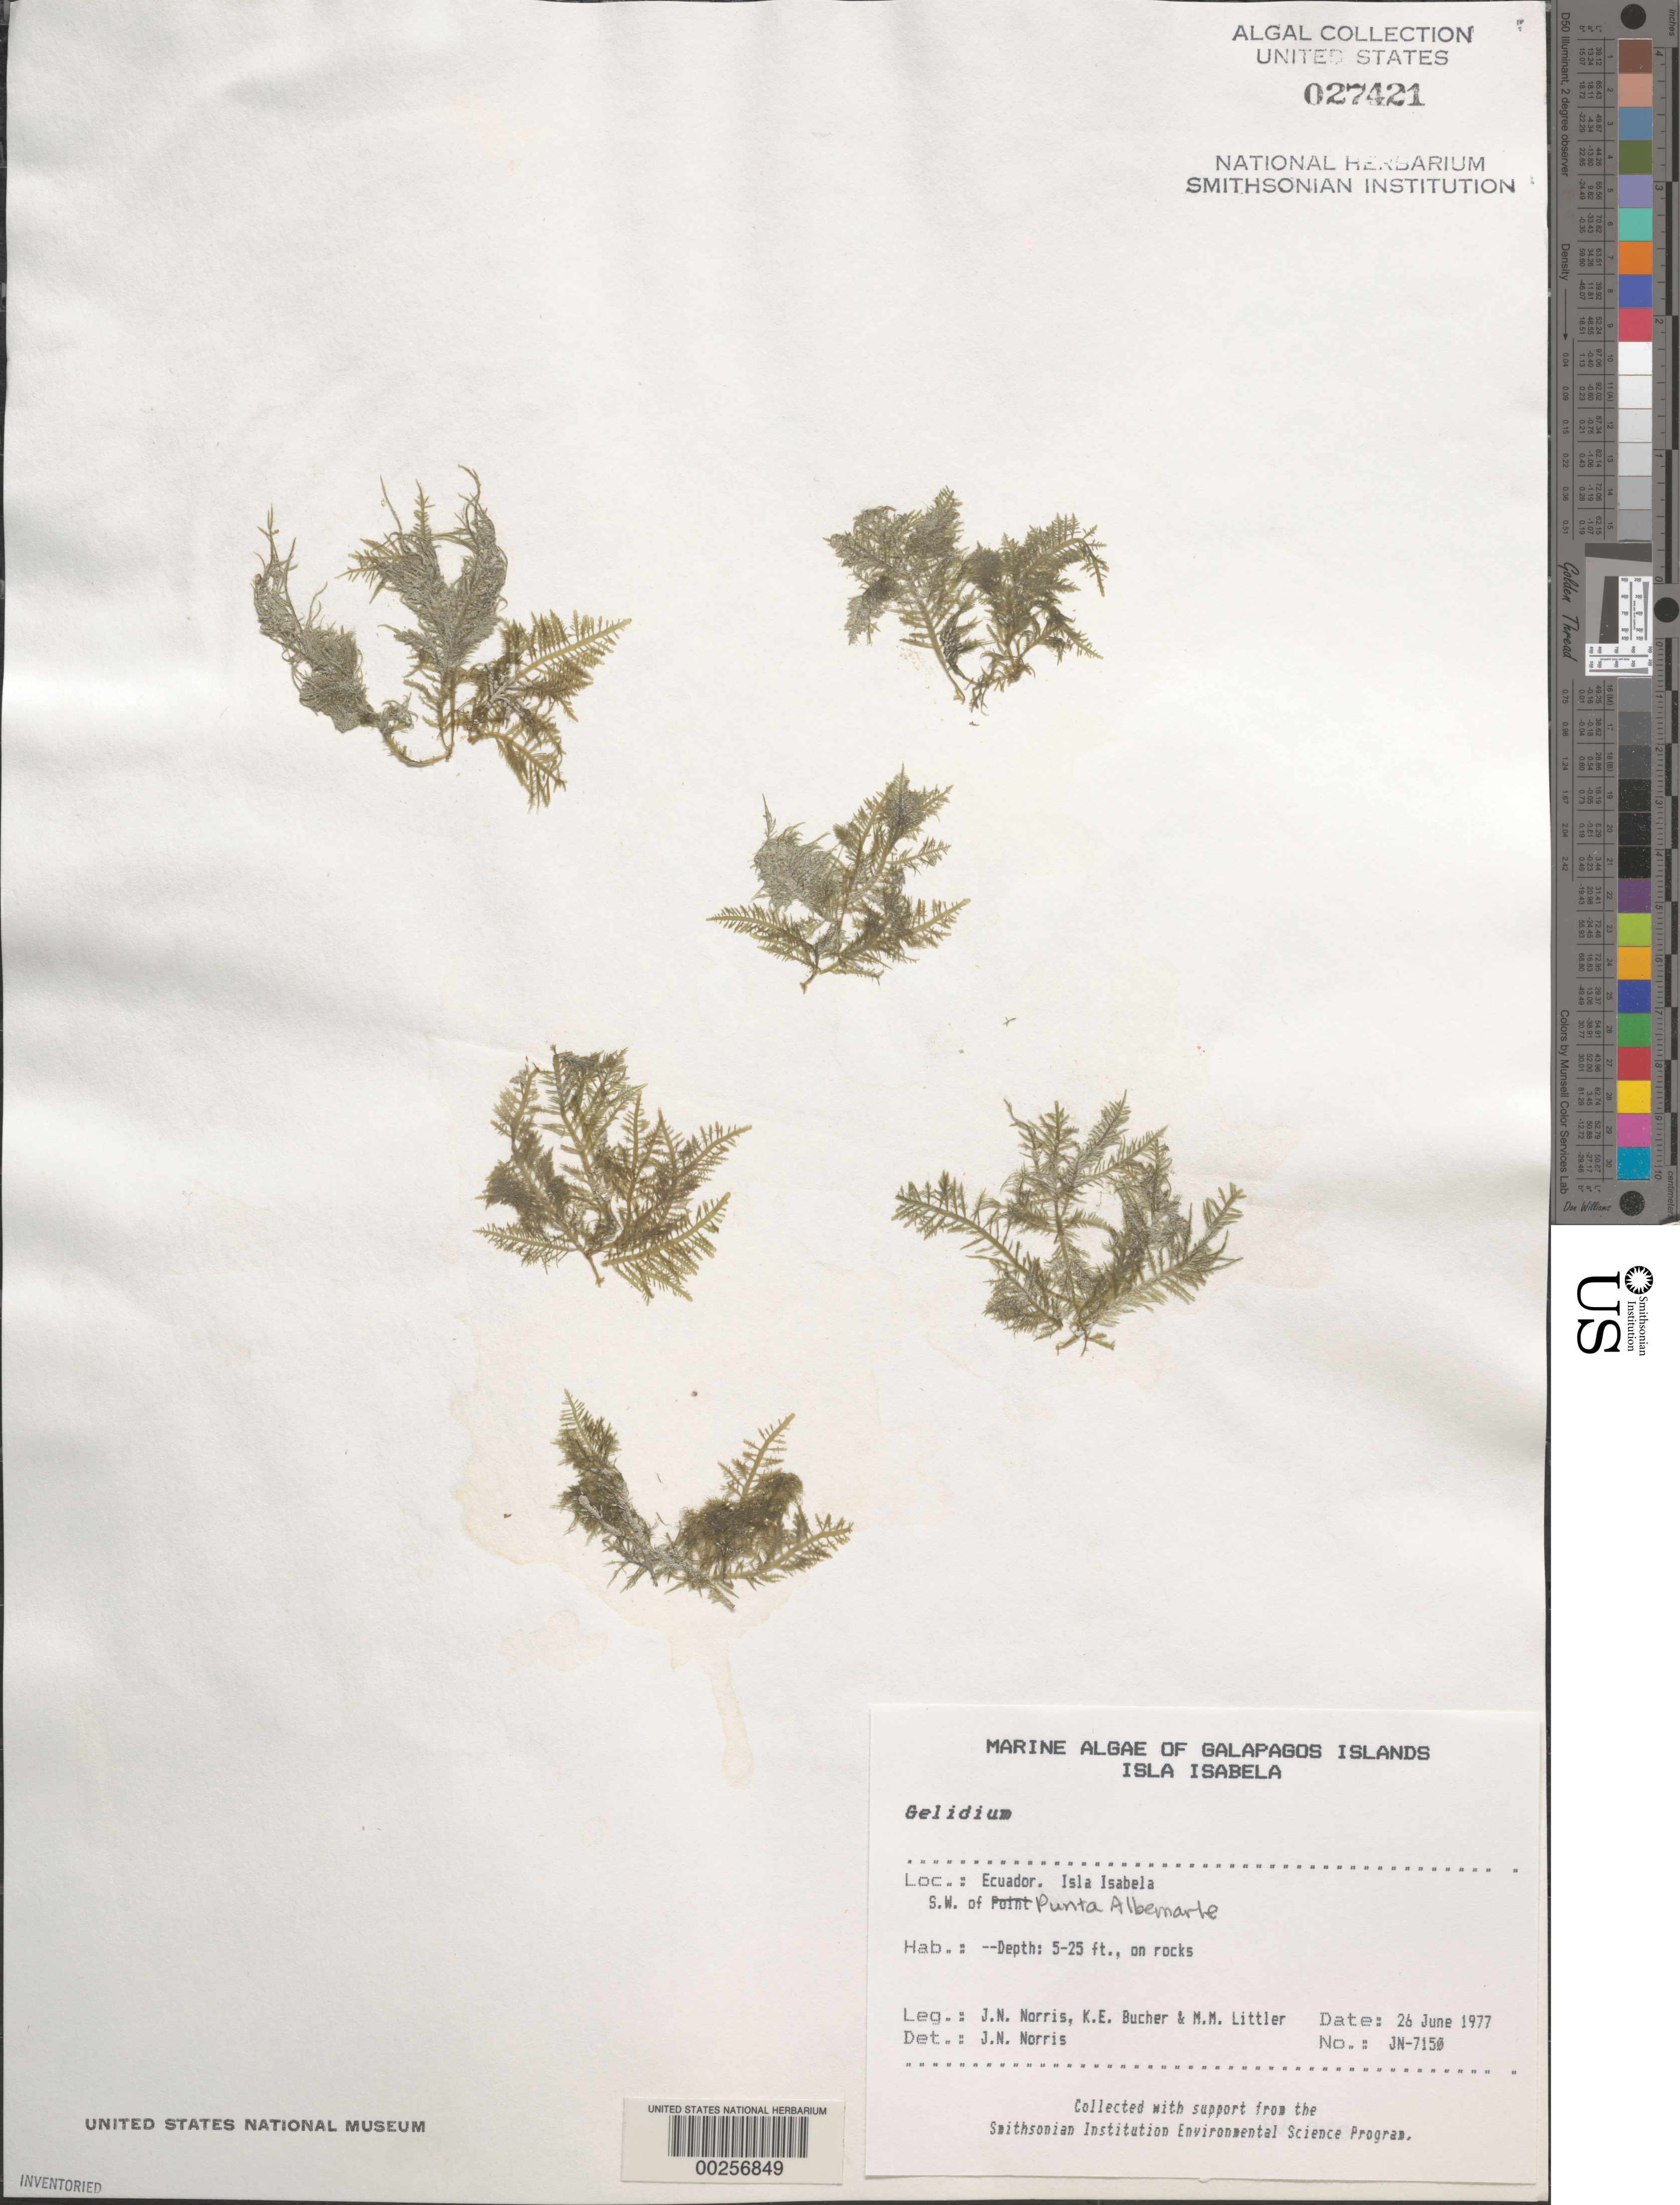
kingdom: Plantae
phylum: Rhodophyta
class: Florideophyceae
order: Gelidiales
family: Gelidiaceae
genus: Gelidium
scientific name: Gelidium sp.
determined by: Norris, James N.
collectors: J. N. Norris, K. E. Bucher & M. M. Littler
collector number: JN-7150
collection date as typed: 26 Jun 1977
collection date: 1977-06-26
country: Ecuador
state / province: Colón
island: Isabela [Albemarle]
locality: Southwest of Punta Albemarle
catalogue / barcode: US 27421